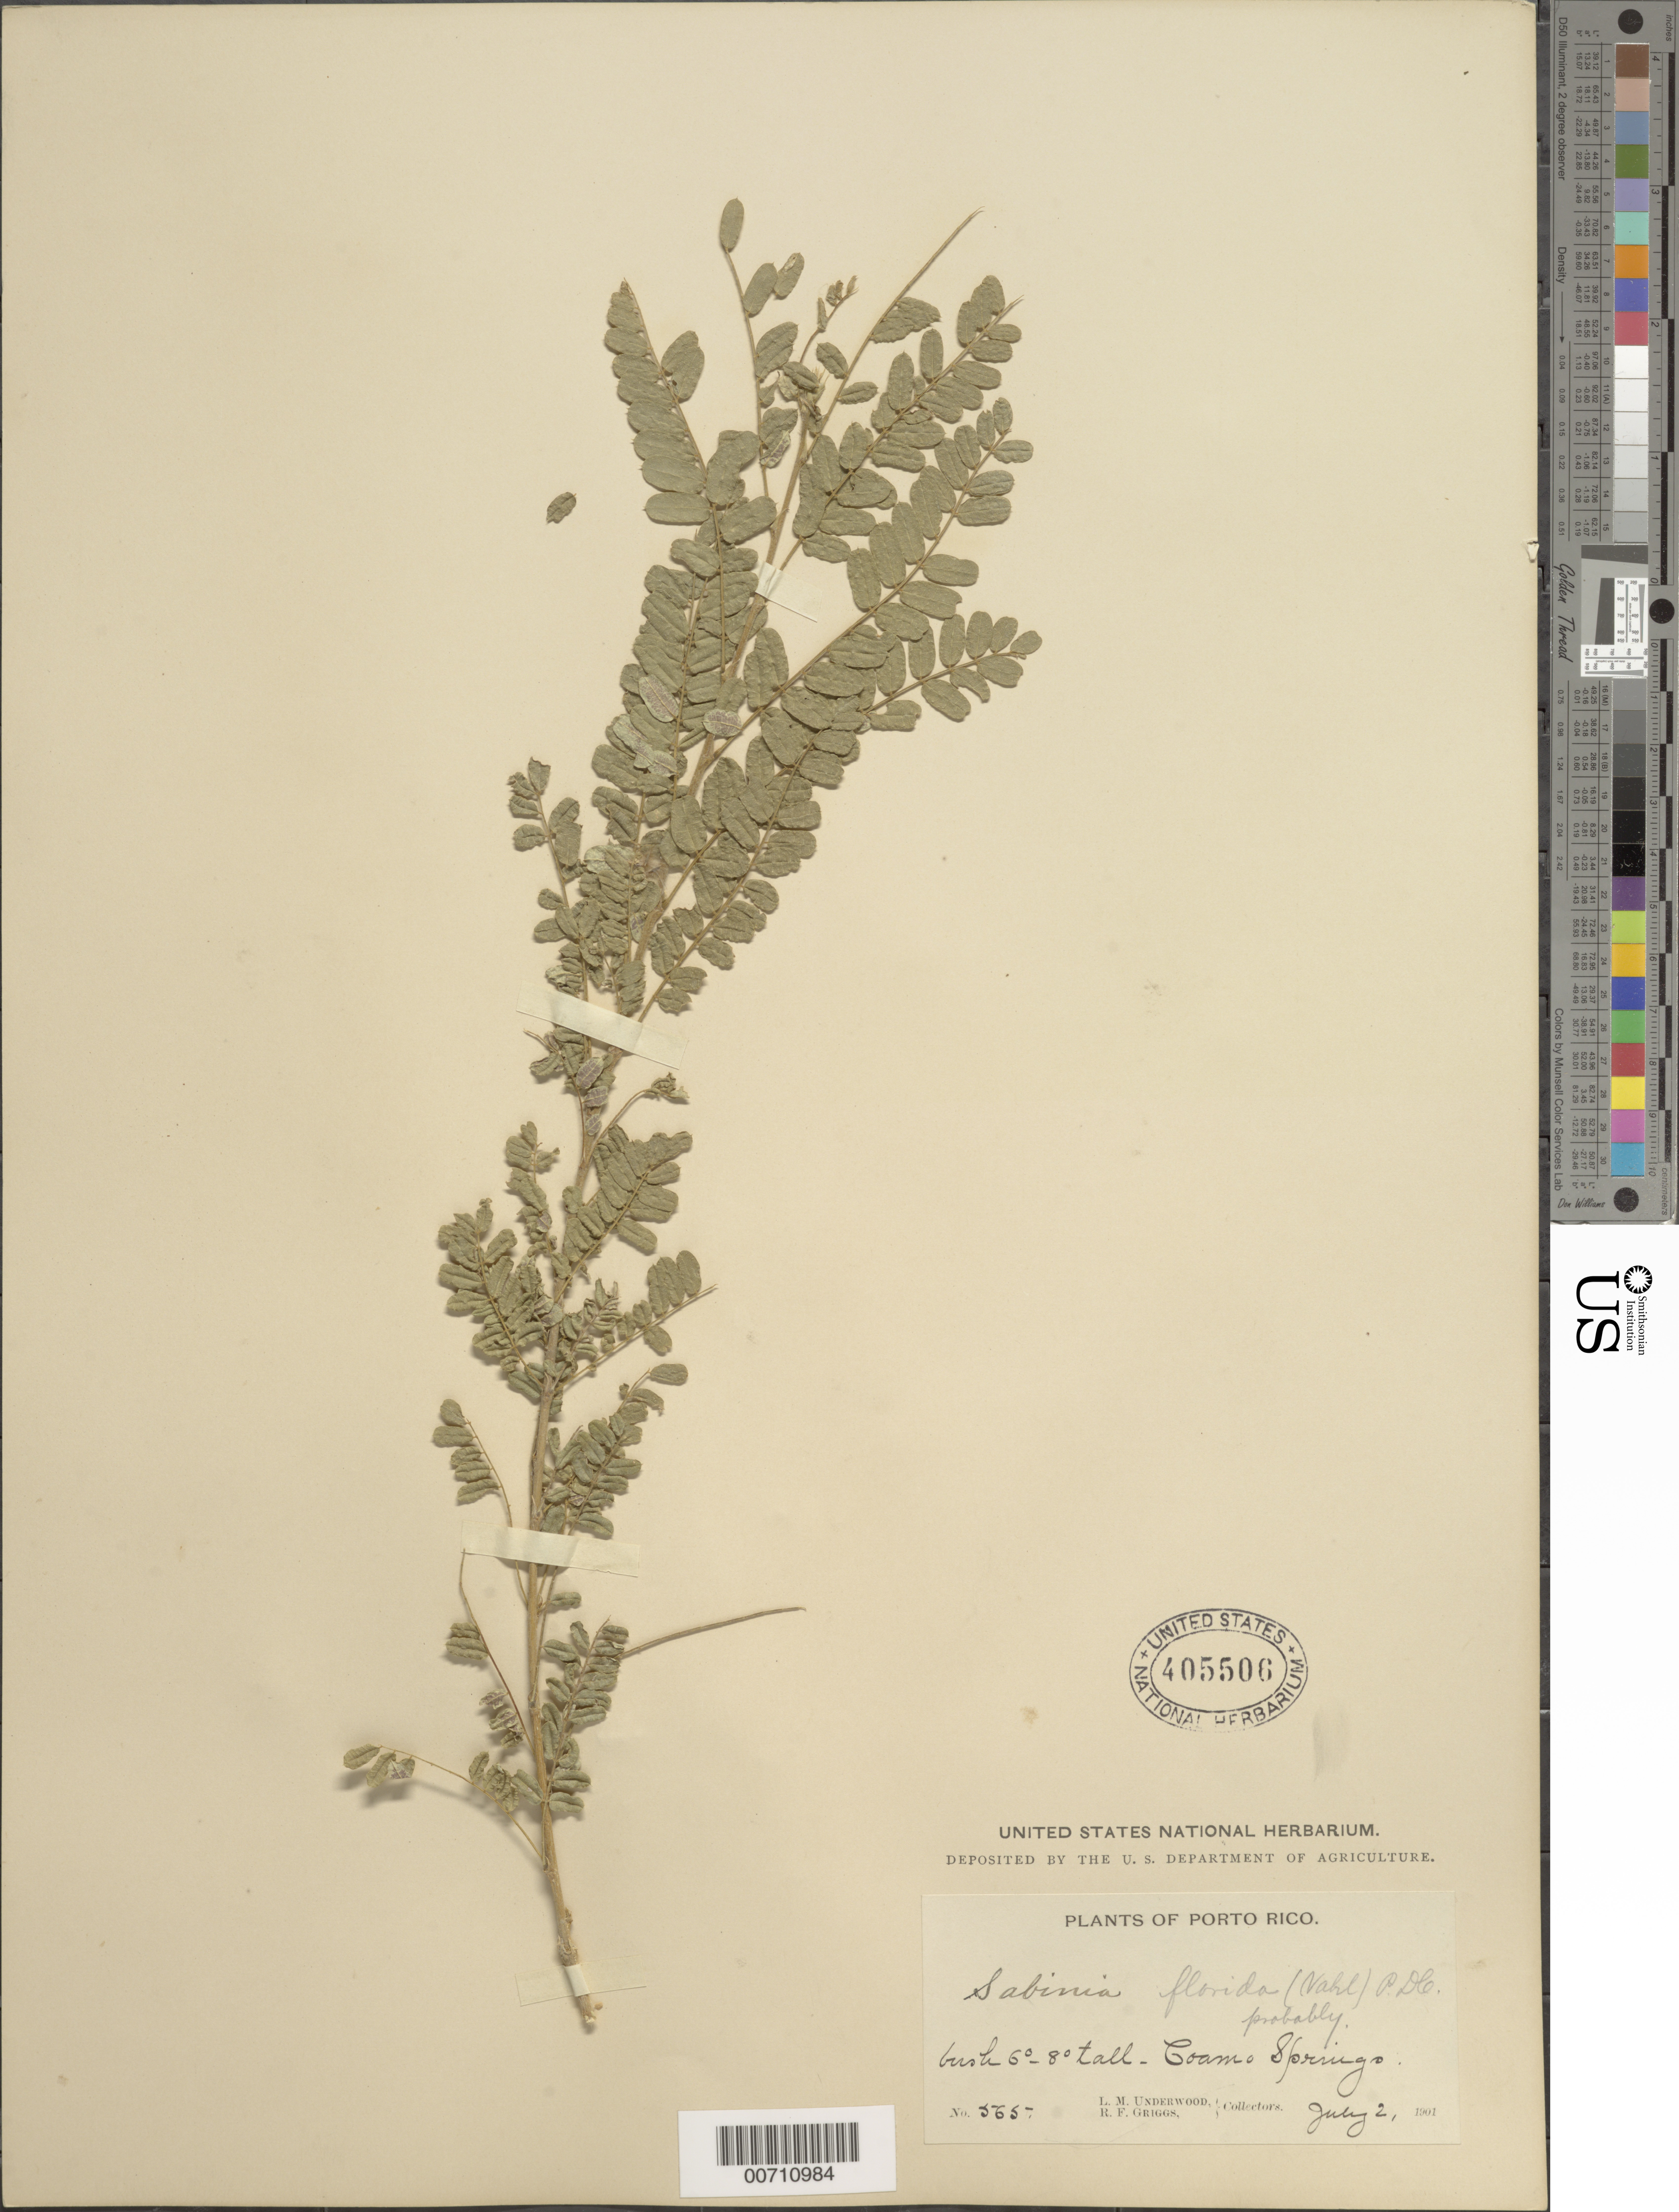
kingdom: Plantae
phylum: Tracheophyta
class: Magnoliopsida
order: Fabales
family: Fabaceae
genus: Poitea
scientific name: Poitea florida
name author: (Vahl) Lavin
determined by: Strong, Mark T., (BOT), Smithsonian Institution - National Museum of Natural History (UNITED STATES)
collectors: L. M. Underwood & R. F. Griggs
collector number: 565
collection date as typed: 02 Jul 1901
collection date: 1901-07-02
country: Puerto Rico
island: Greater Antilles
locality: Coamo Springs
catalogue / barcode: US 405506